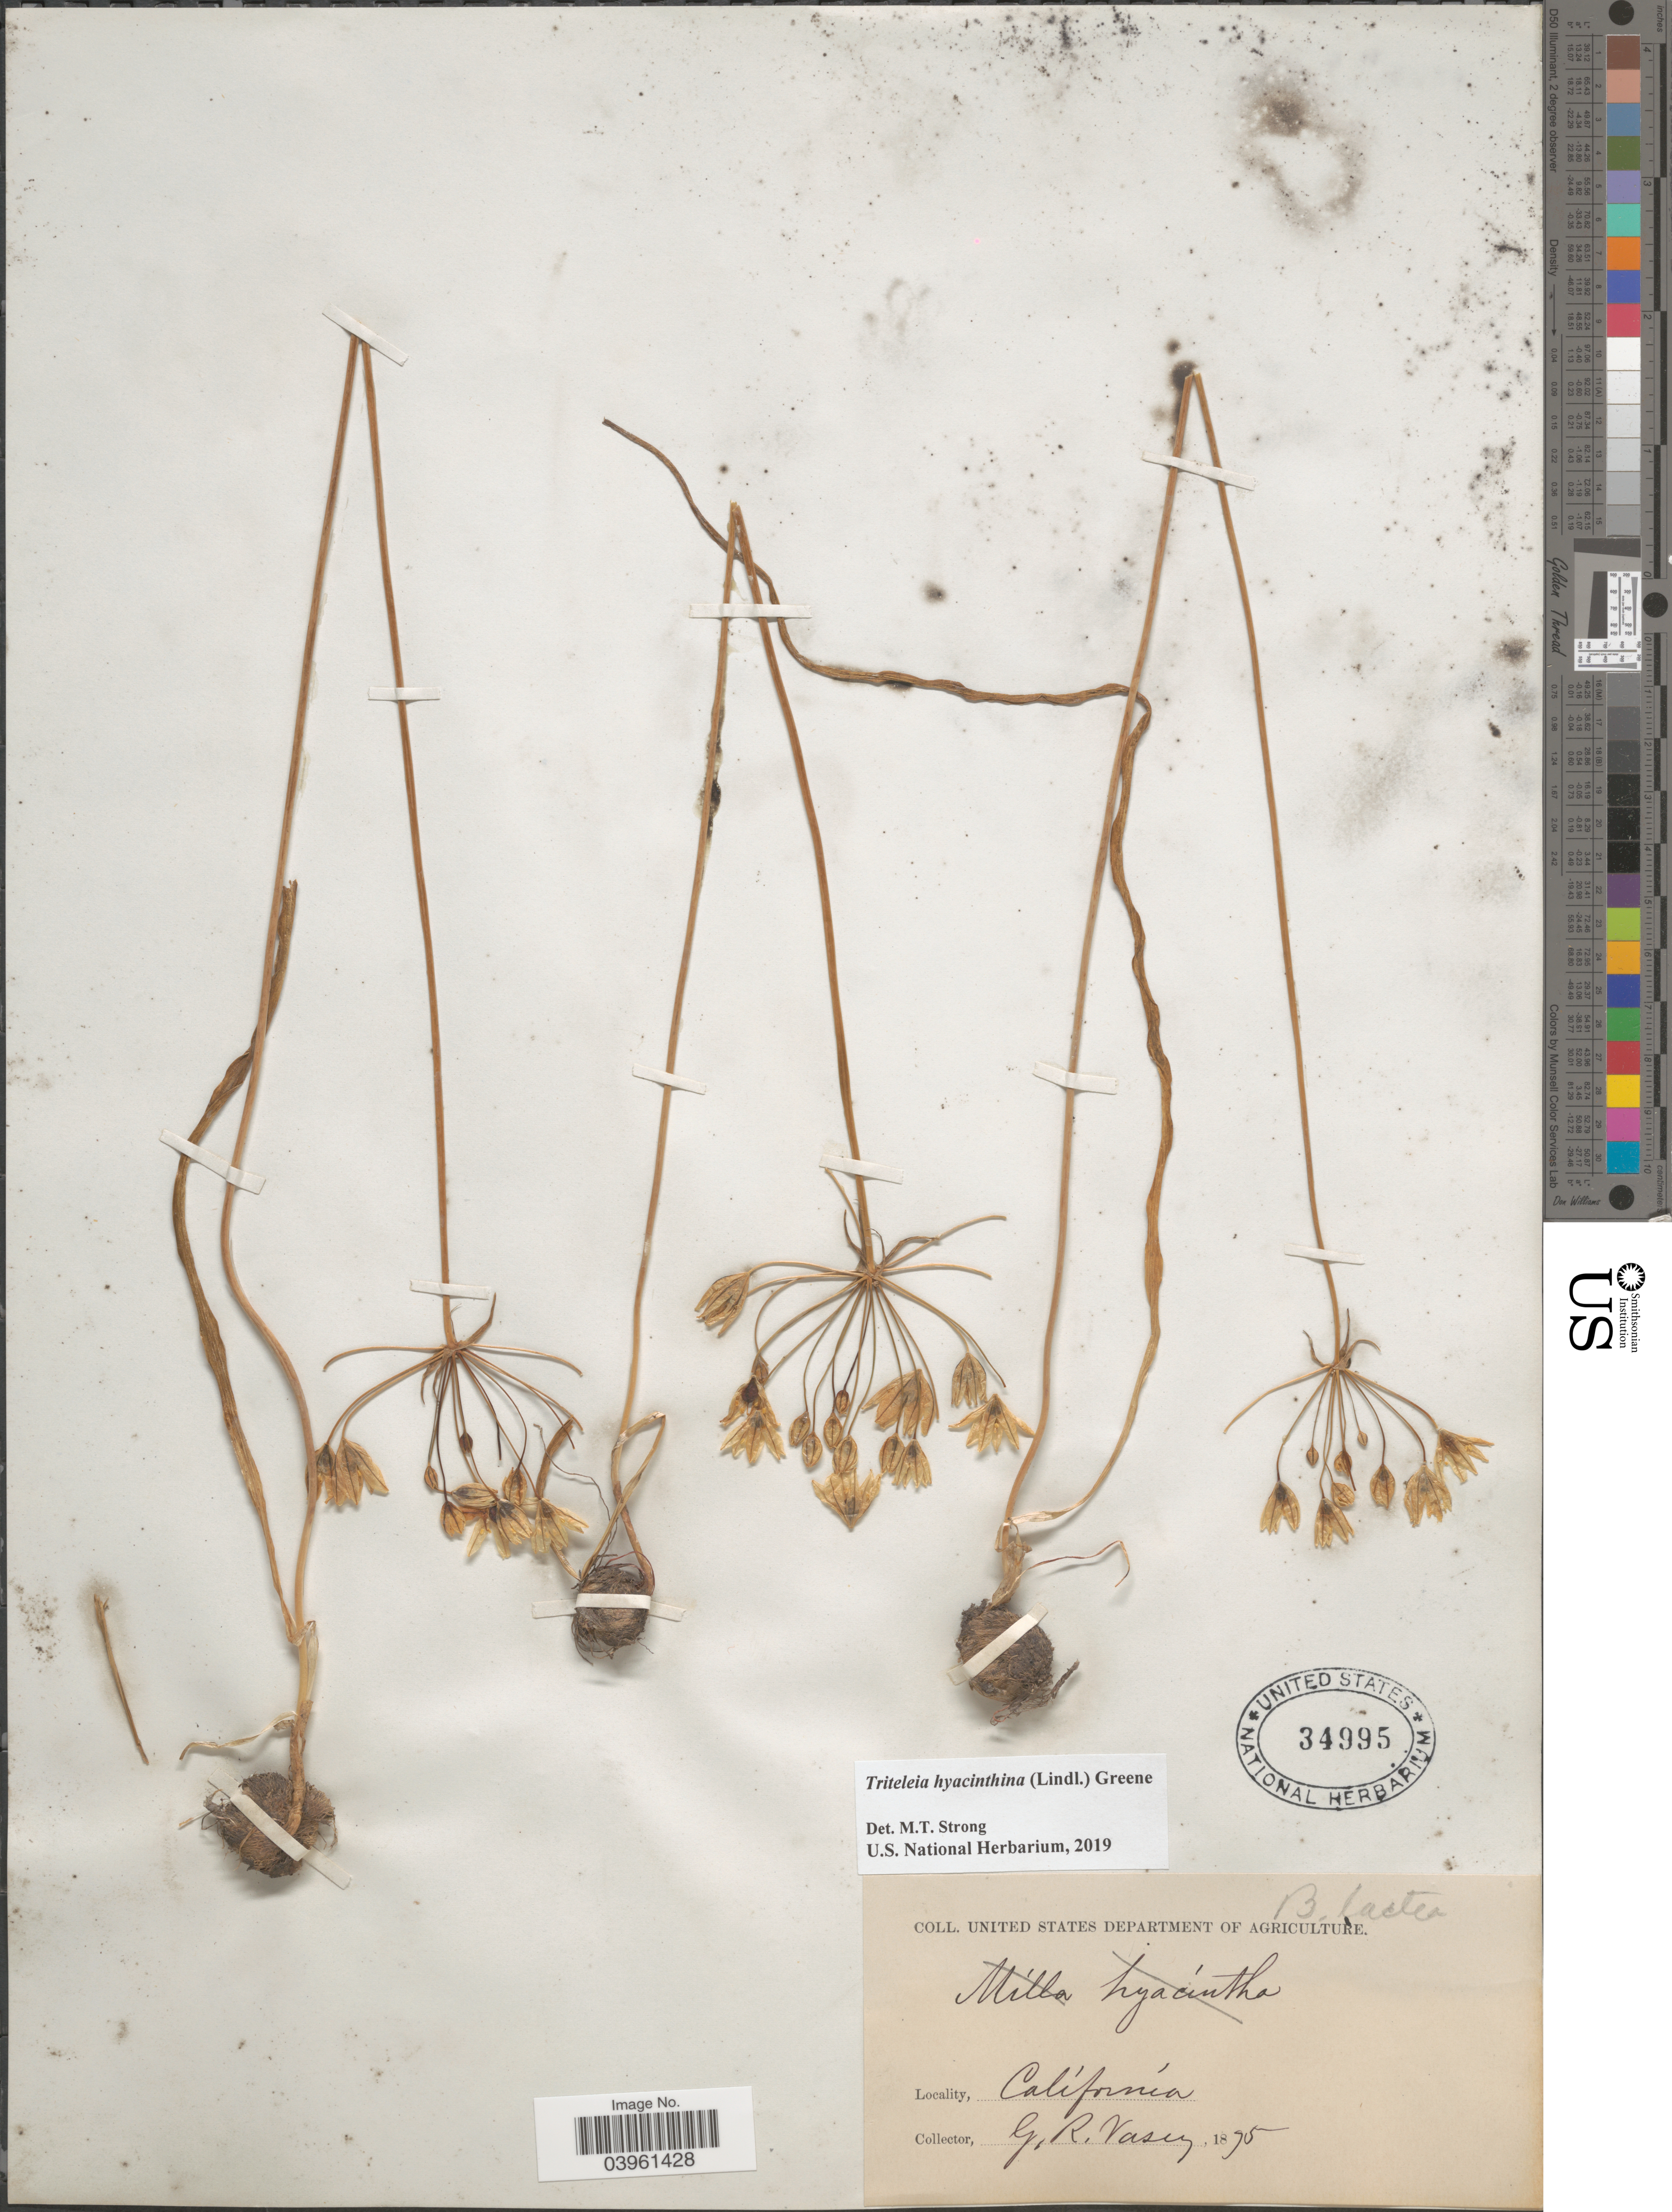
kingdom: Plantae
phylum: Tracheophyta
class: Liliopsida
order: Asparagales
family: Asparagaceae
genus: Triteleia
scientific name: Triteleia hyacinthina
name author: (Lindl.) Greene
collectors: G. R. Vasey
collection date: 1875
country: United States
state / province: California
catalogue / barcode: US 34995